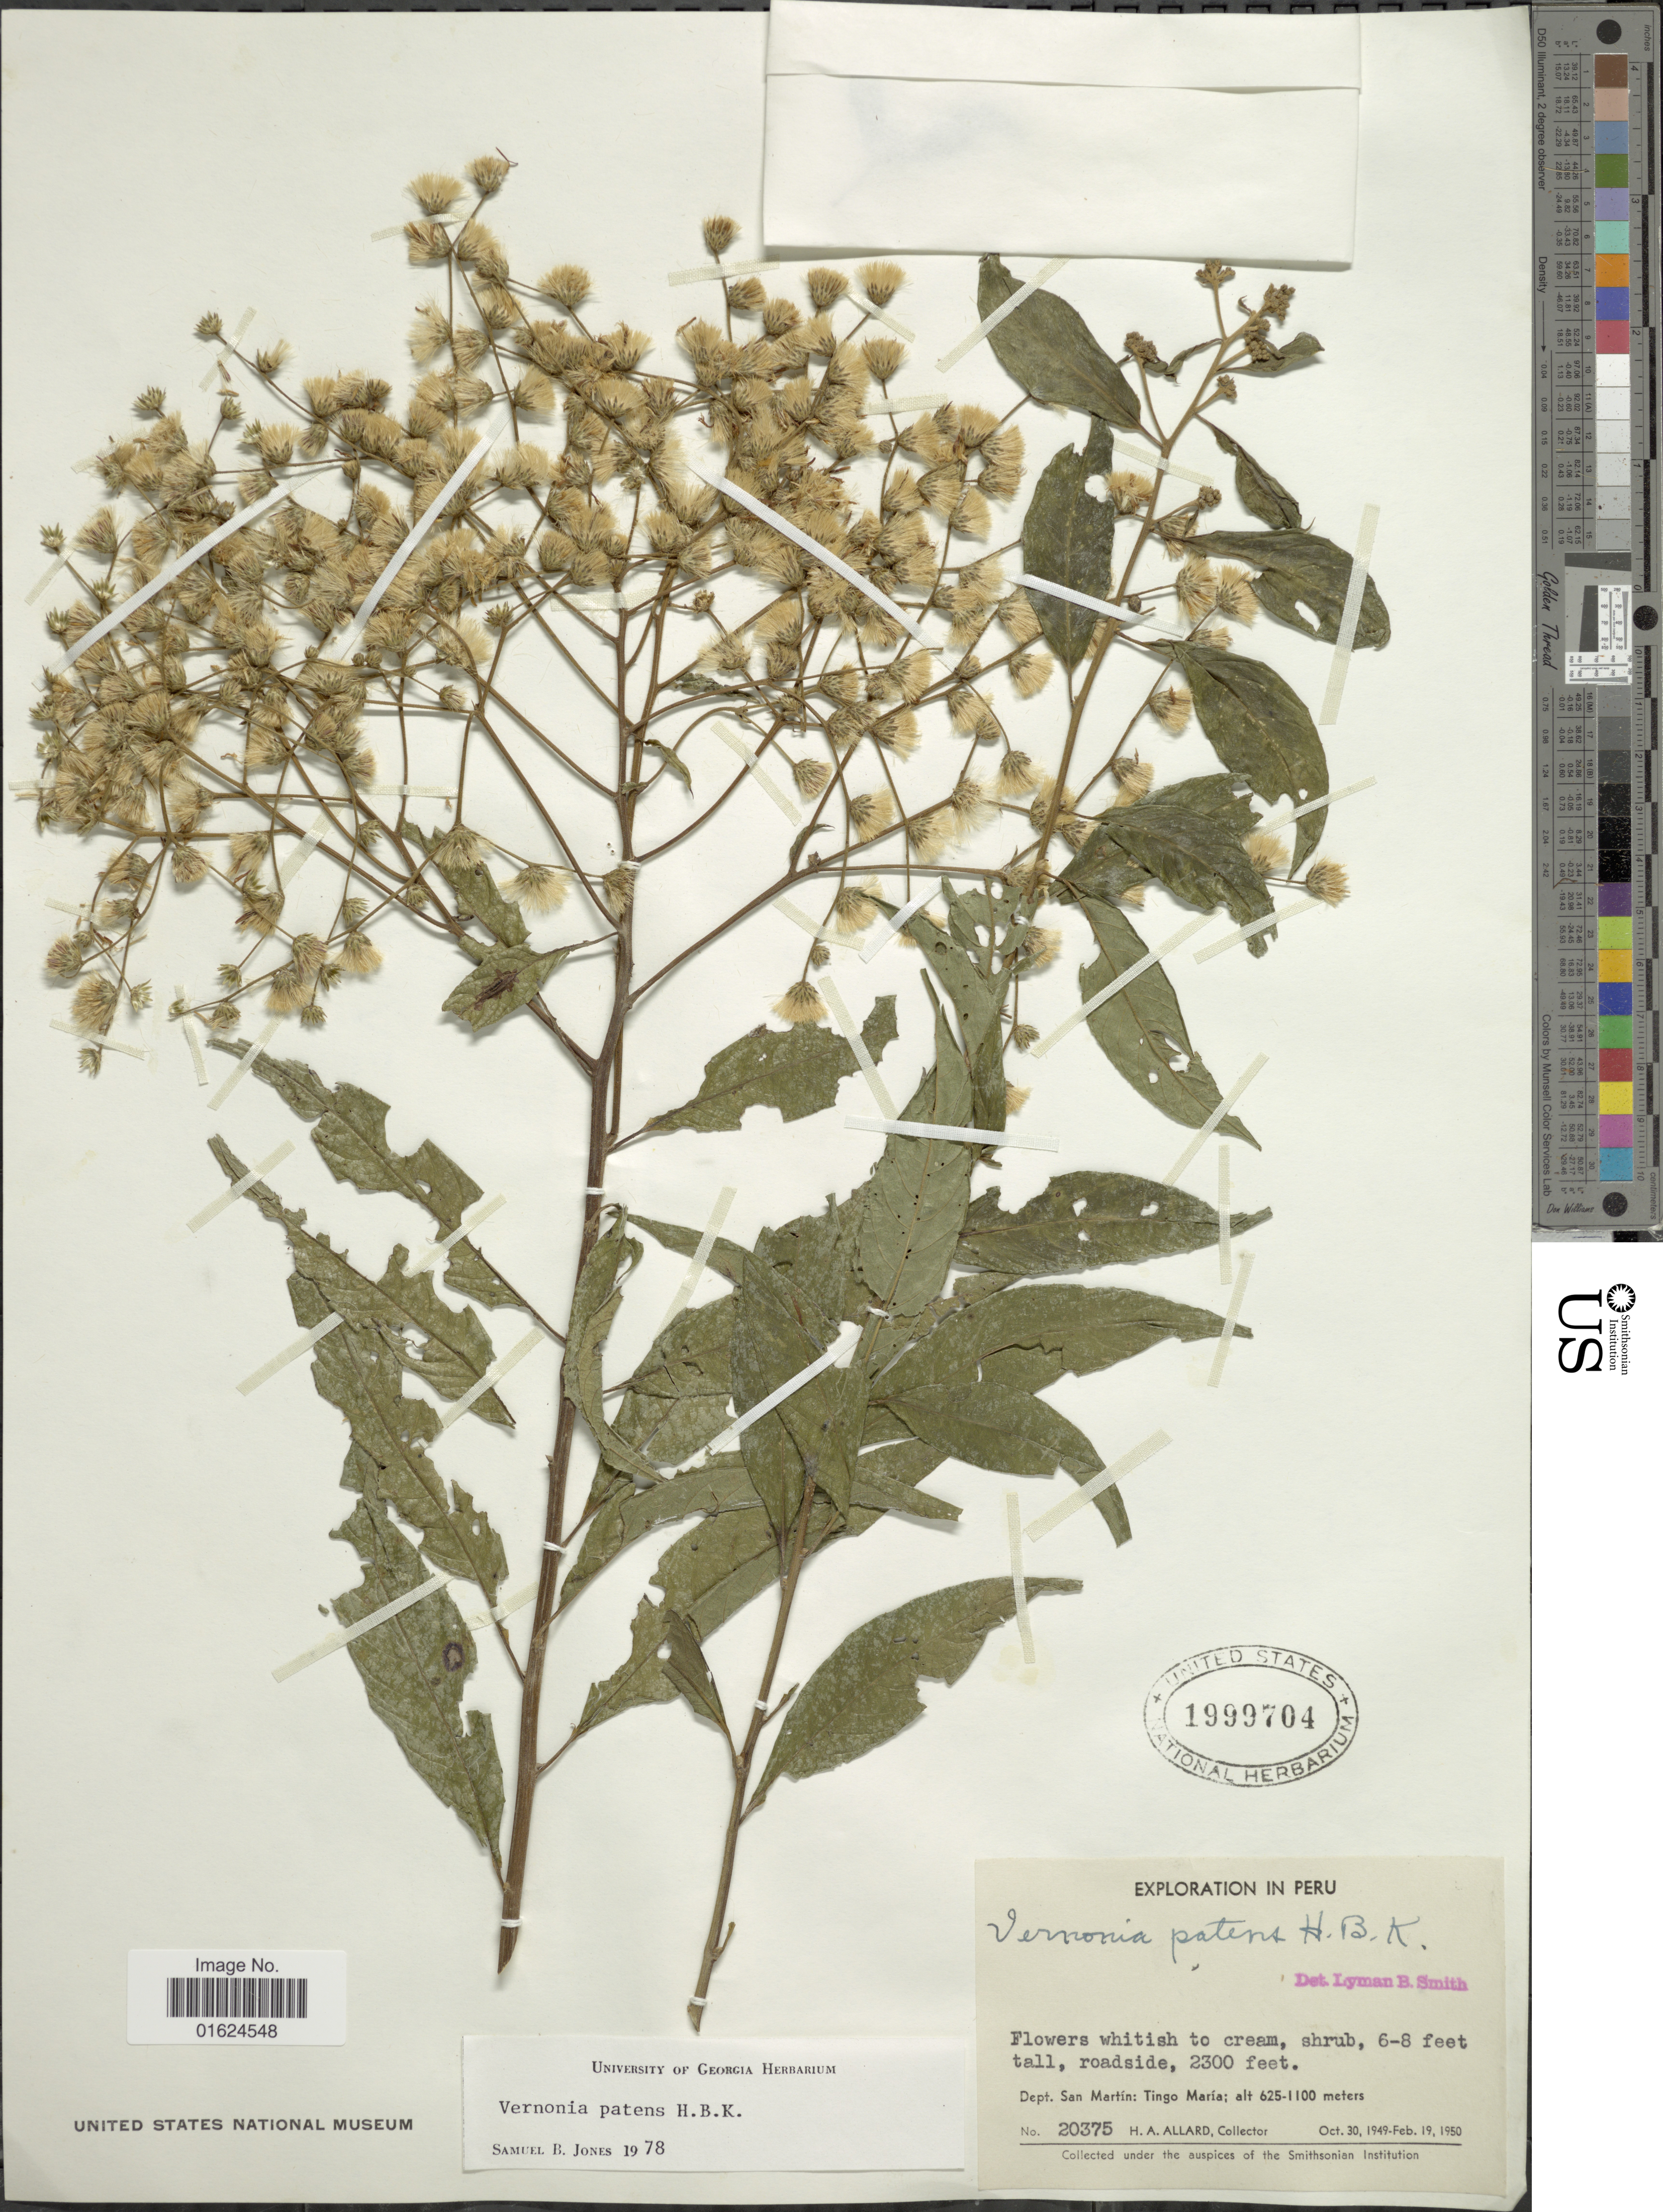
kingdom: Plantae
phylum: Tracheophyta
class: Magnoliopsida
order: Asterales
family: Asteraceae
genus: Vernonanthura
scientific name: Vernonanthura patens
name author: (Kunth) H. Rob.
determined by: Renon, Polla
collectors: H. A. Allard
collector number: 20375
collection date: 1949-10-30/1950-02-19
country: Peru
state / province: San Martín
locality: Dept. San Martín: Tingo María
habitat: roadside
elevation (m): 625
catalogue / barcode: US 1999704